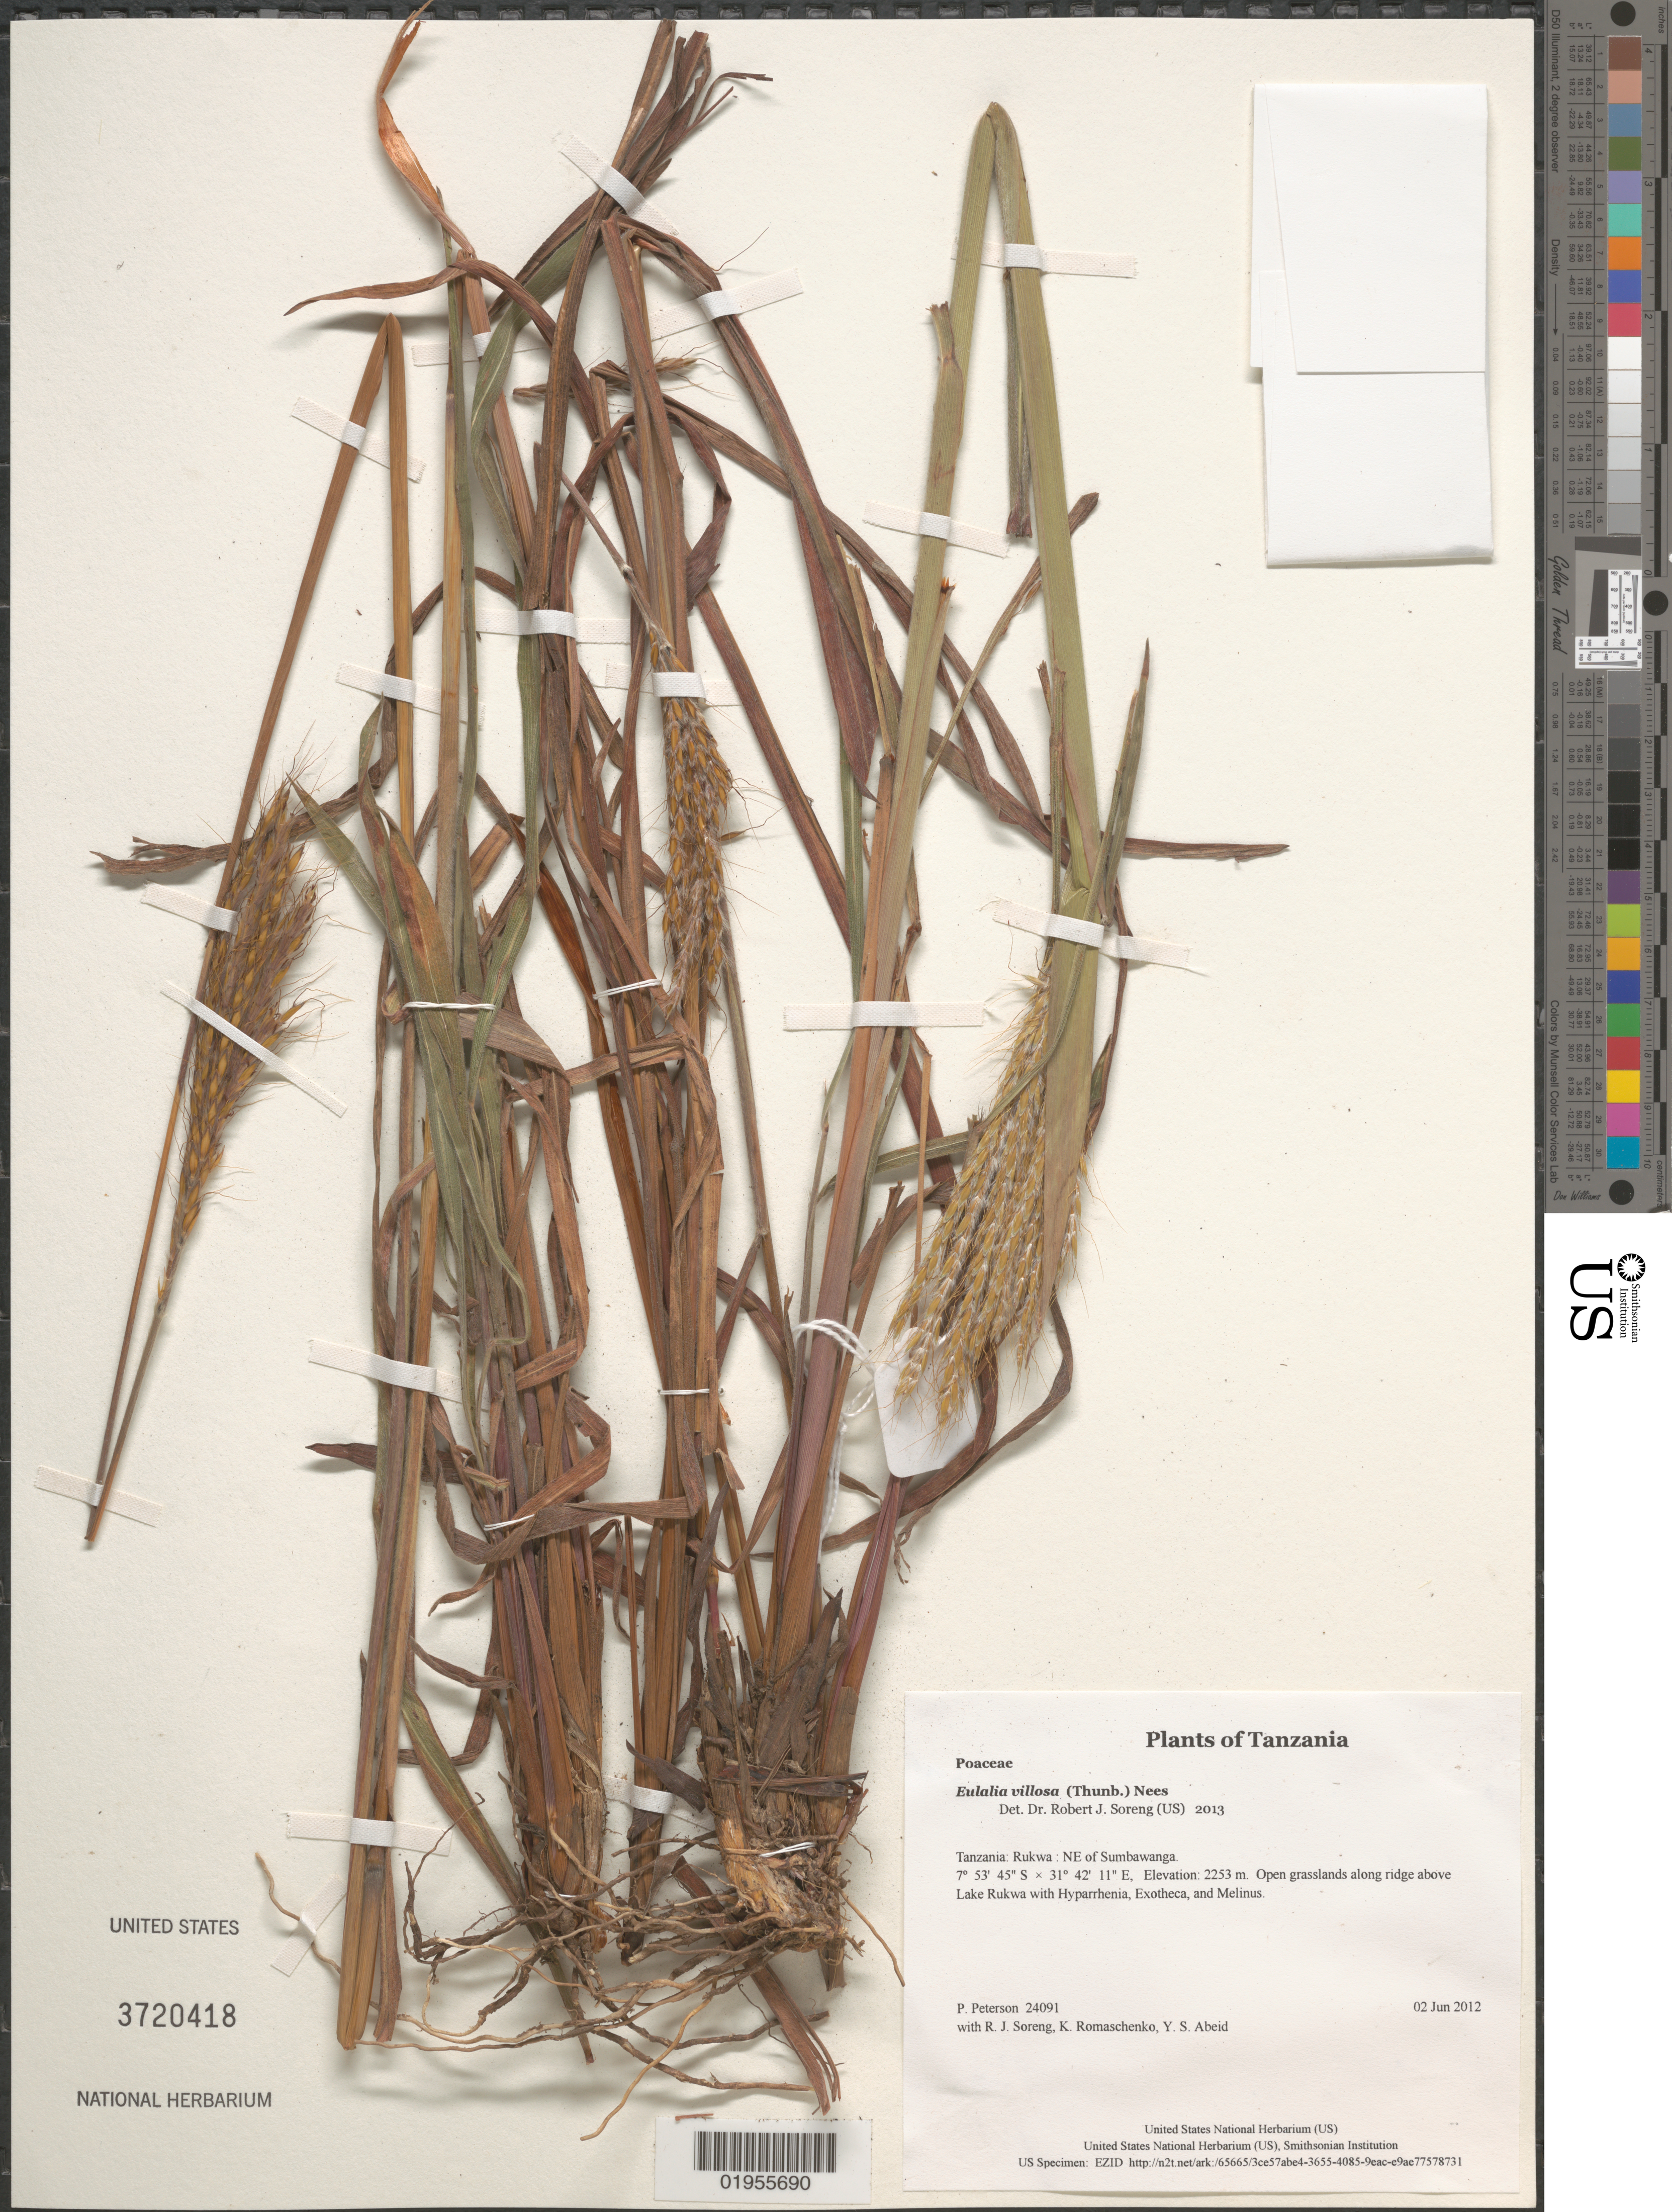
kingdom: Plantae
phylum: Tracheophyta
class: Liliopsida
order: Poales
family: Poaceae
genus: Eulalia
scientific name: Eulalia villosa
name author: (Thunb.) Nees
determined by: Soreng, Robert J., Research Associate (BOT), Smithsonian Institution - National Museum of Natural History (UNITED STATES)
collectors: P. M. Peterson, R. J. Soreng, K. Romaschenko & Y. Abeid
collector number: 24091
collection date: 2012-06-02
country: Tanzania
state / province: Rukwa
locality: NE of Sumbawanga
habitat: Open grasslands along ridge above Lake Rukwa with Hyparrhenia, Exotheca, and Melinus.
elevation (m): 2253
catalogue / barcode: US 3720418